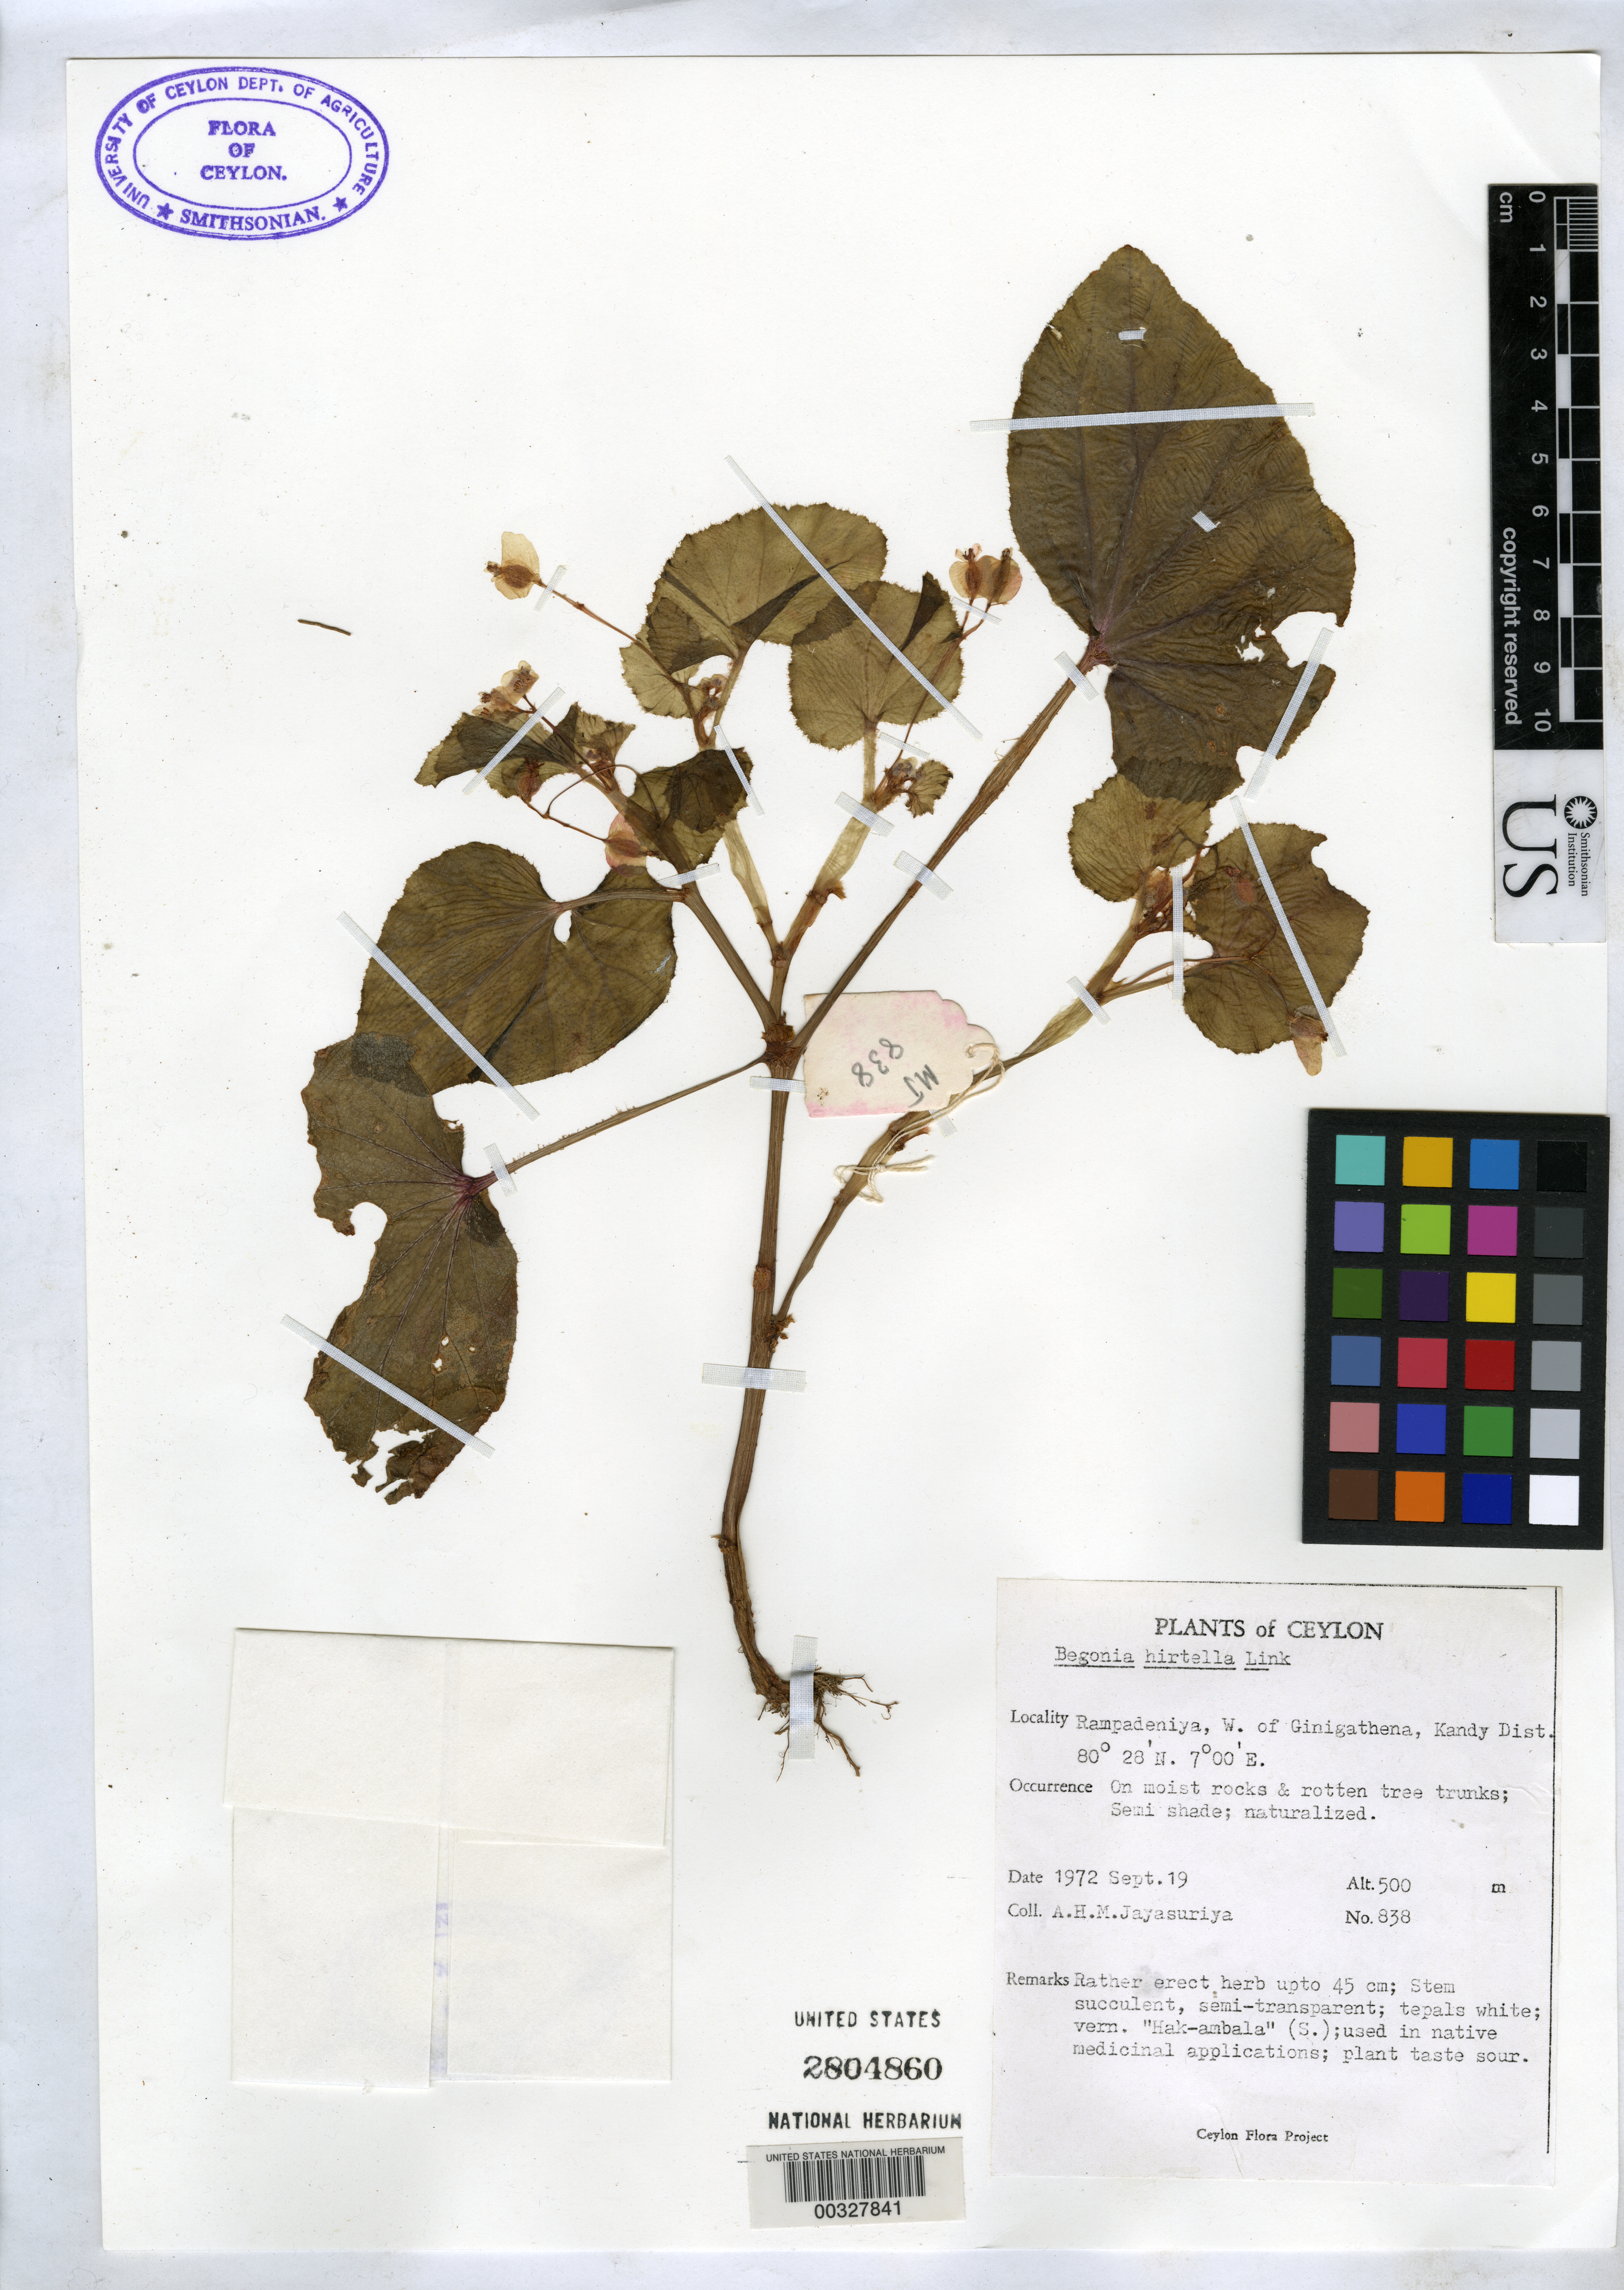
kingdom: Plantae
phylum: Tracheophyta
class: Magnoliopsida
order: Cucurbitales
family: Begoniaceae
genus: Begonia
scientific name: Begonia hirtella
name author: Link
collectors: A. H. Jayasuriya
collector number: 838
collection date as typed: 19 Sep 1972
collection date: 1972-09-19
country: Sri Lanka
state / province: Central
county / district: Kandy Dist.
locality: Rampadenyiya, w of ginigathena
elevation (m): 500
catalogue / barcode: US 2804860